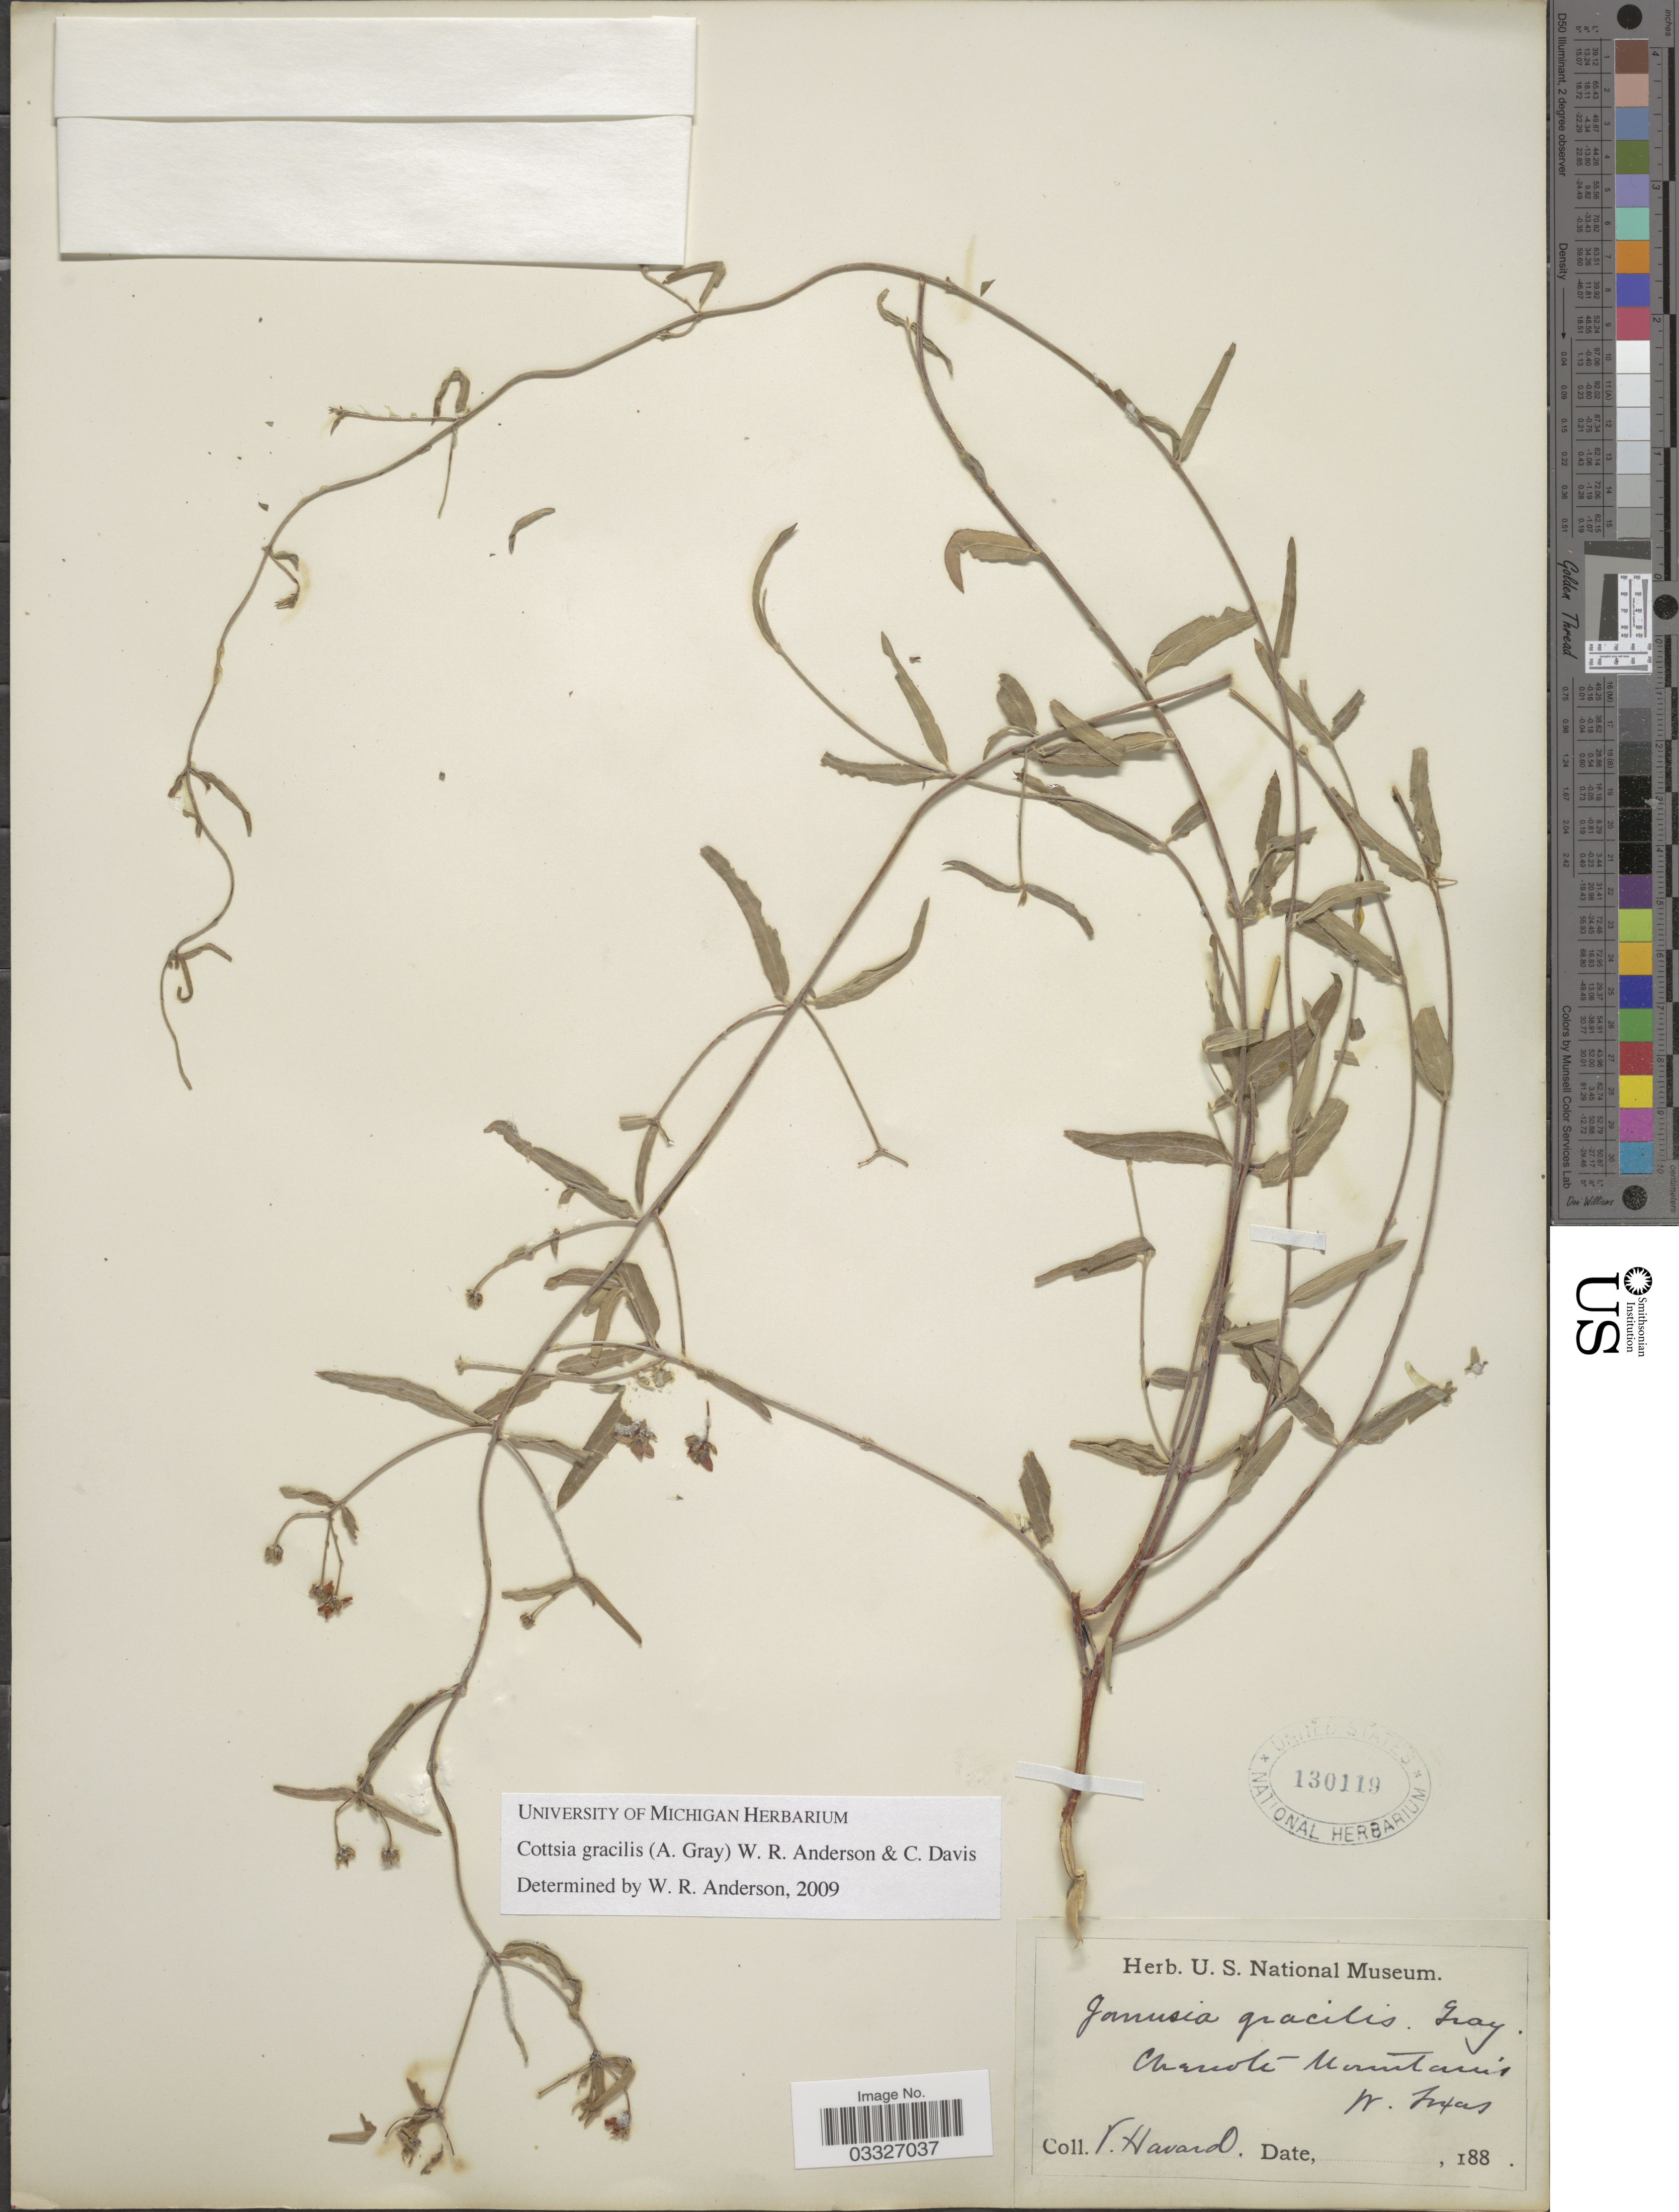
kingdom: Plantae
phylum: Tracheophyta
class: Magnoliopsida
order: Malpighiales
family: Malpighiaceae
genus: Cottsia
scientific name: Cottsia gracilis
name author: (A. Gray) W.R. Anderson & C. Davis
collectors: V. Havard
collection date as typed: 188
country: United States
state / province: Texas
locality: Chenati Mountains, W. Texas.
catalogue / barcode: US 130119